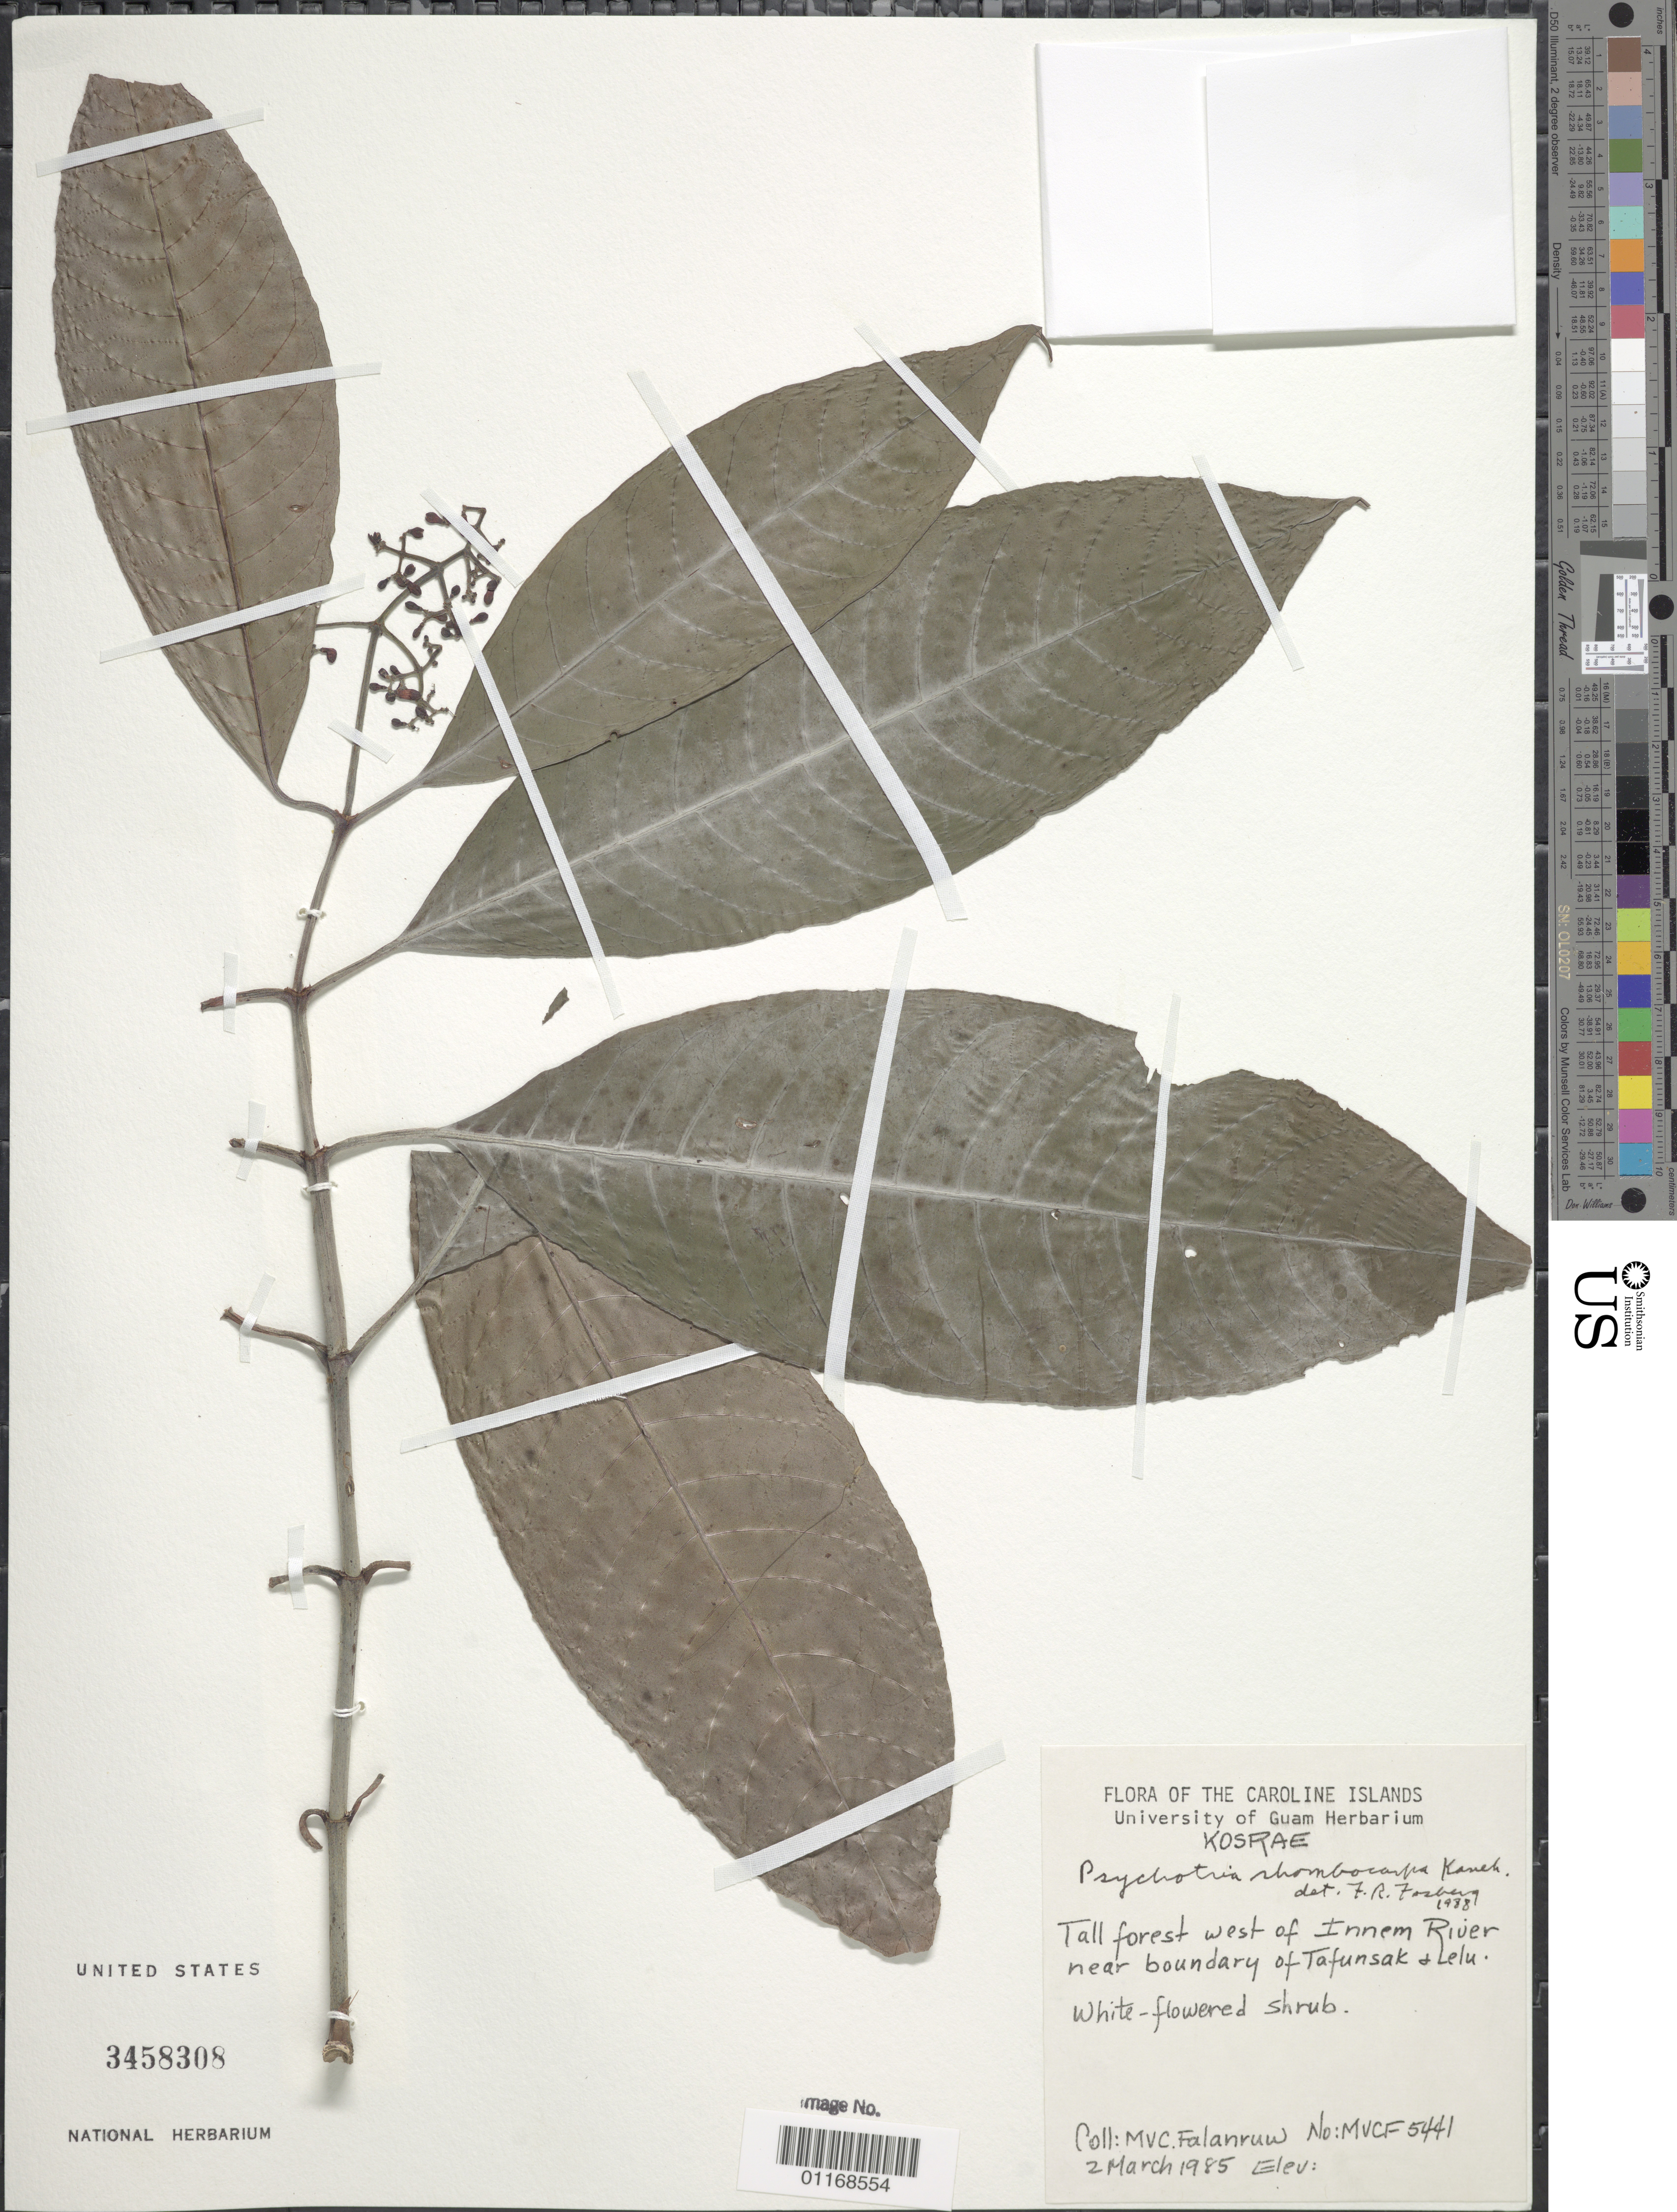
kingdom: Plantae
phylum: Tracheophyta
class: Magnoliopsida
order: Gentianales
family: Rubiaceae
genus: Psychotria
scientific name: Psychotria rhombocarpa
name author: Kaneh.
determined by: Fosberg, F. R.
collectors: M. Falanruw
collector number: MVCF5441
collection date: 1985-03-02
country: Micronesia, Federated States of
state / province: Kosrae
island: Kosrae [Kusaie]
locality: W of Innem river near boundary of Tafunsak & Lelu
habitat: Tall forest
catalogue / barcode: US 3458308